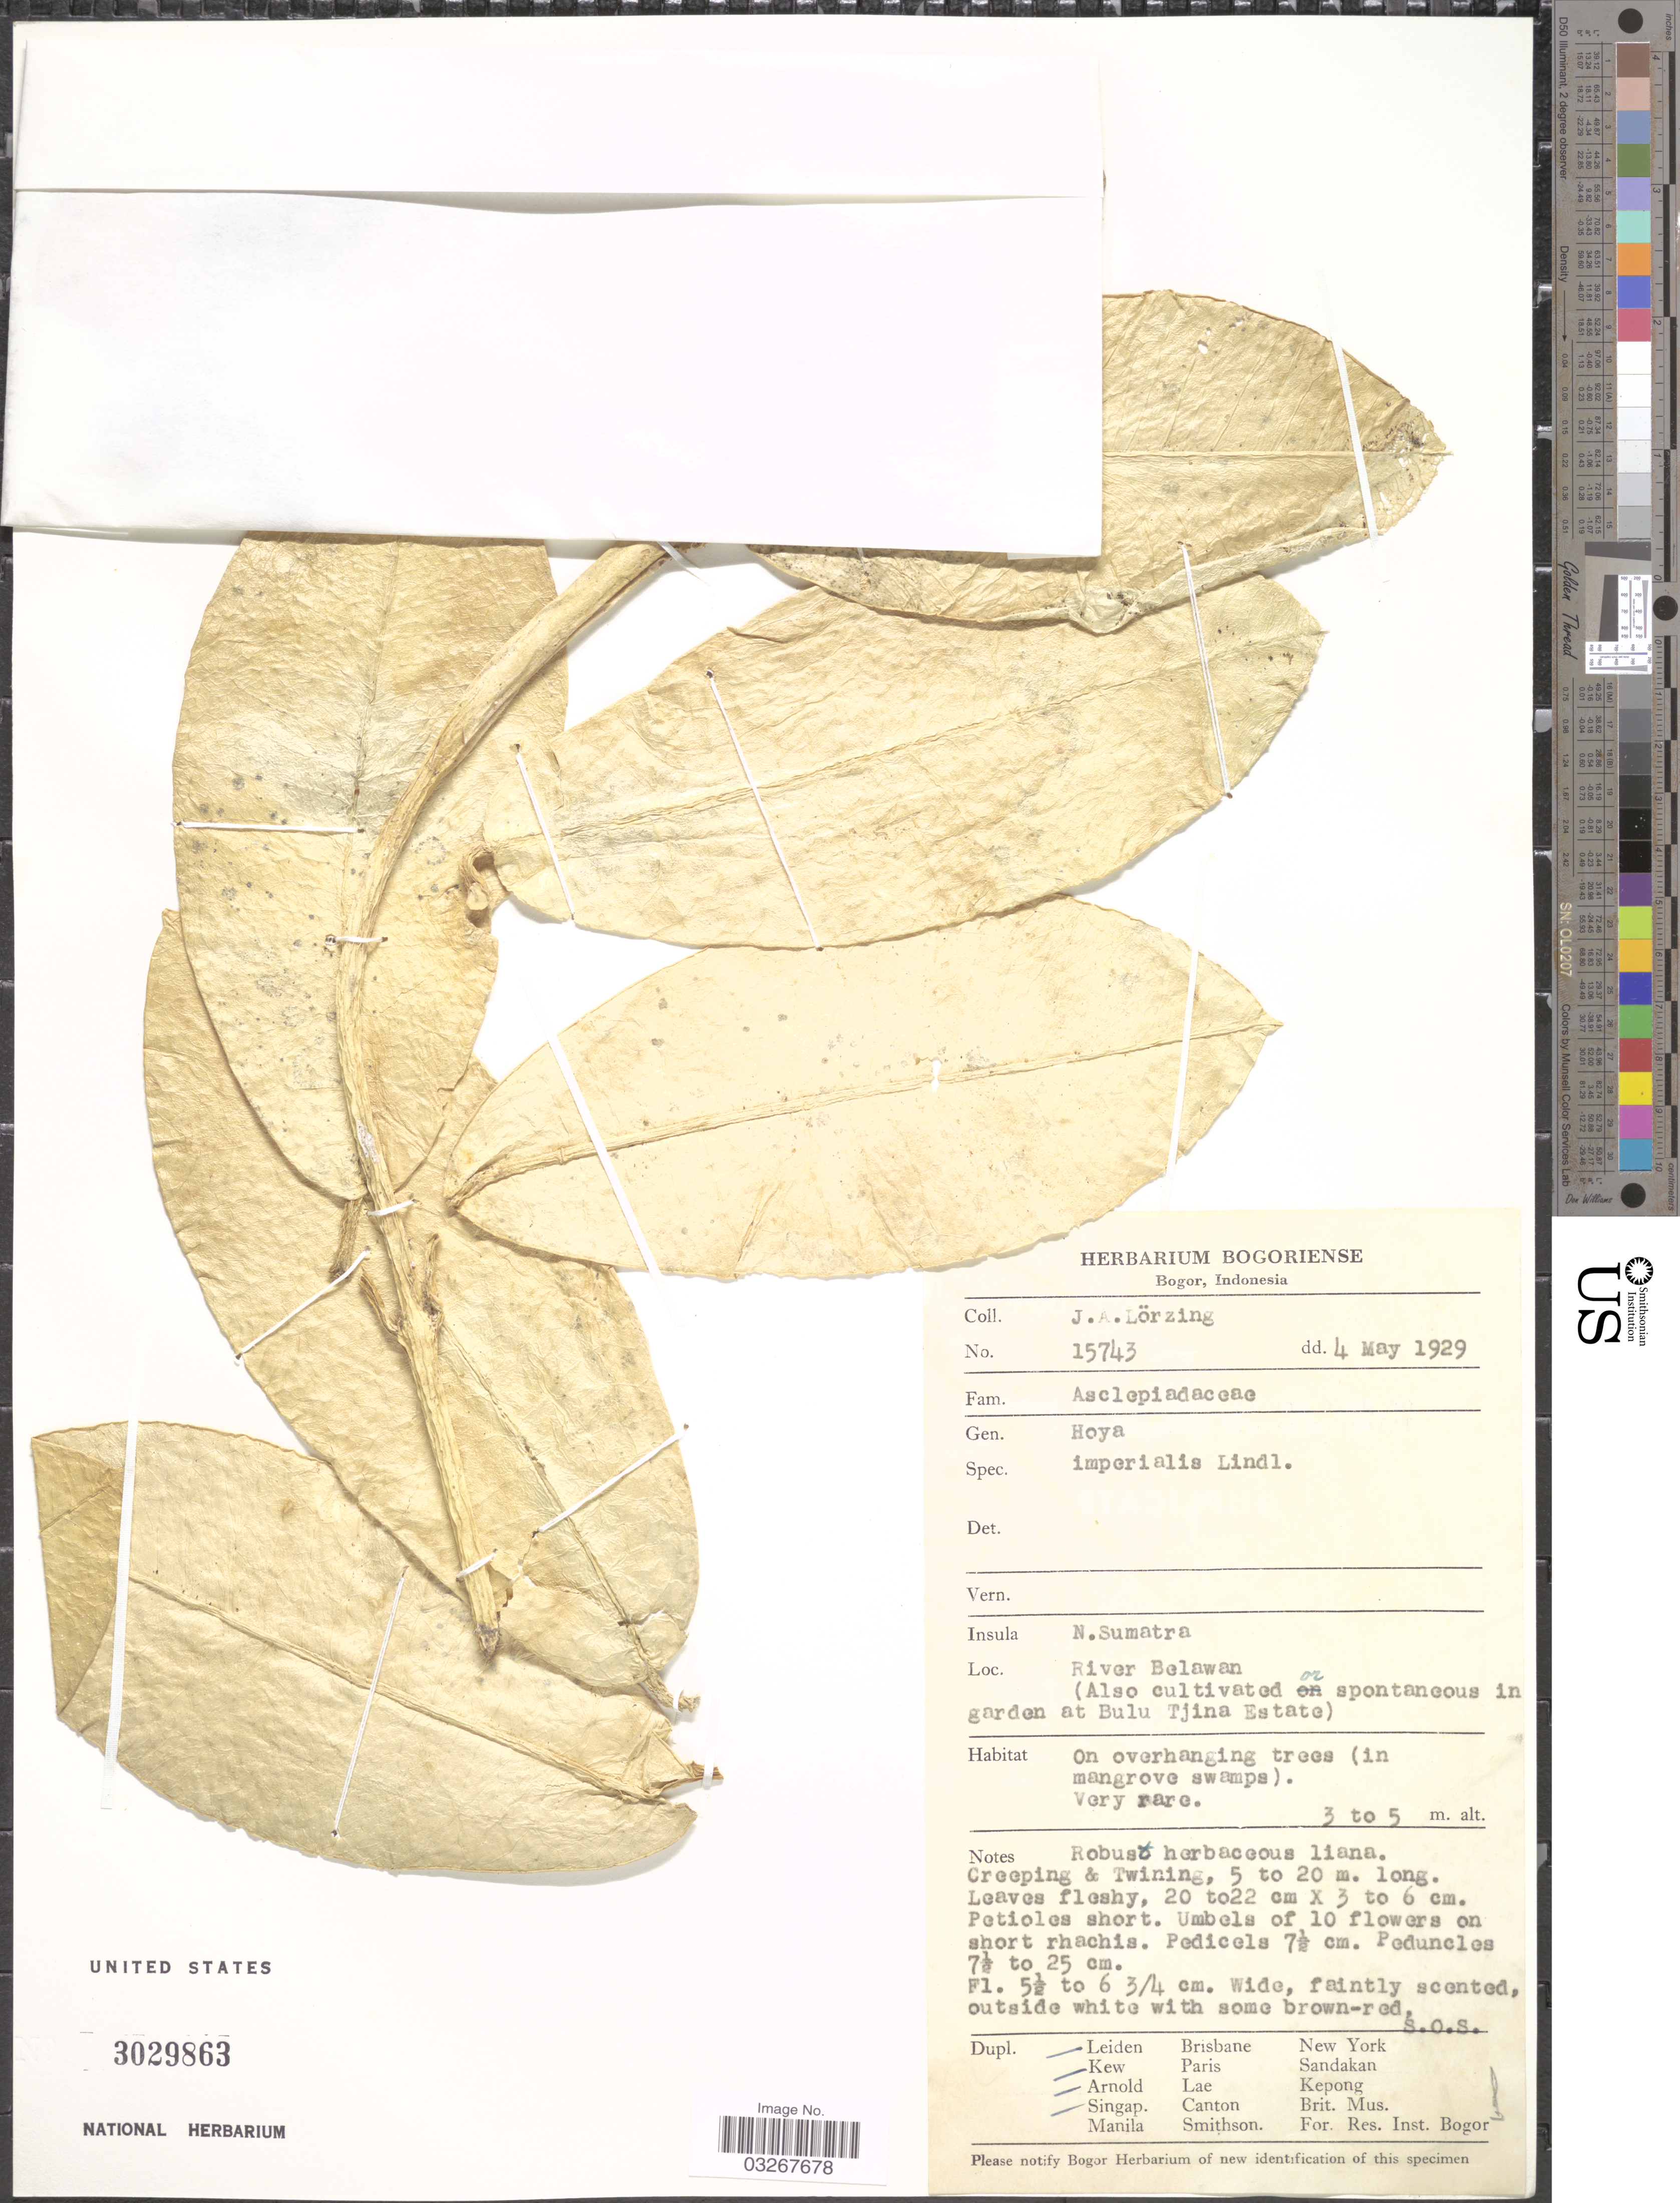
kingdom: Plantae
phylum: Tracheophyta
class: Magnoliopsida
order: Gentianales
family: Apocynaceae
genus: Hoya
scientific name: Hoya elegans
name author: Boerl.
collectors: J. Lorzing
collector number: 15743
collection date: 1929-05-04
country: Indonesia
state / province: Sumatra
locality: N. Sumatra, River Belawan (Also cultivated on spontaneous in garden at Bulu Tjina Estate).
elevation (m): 3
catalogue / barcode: US 3029863